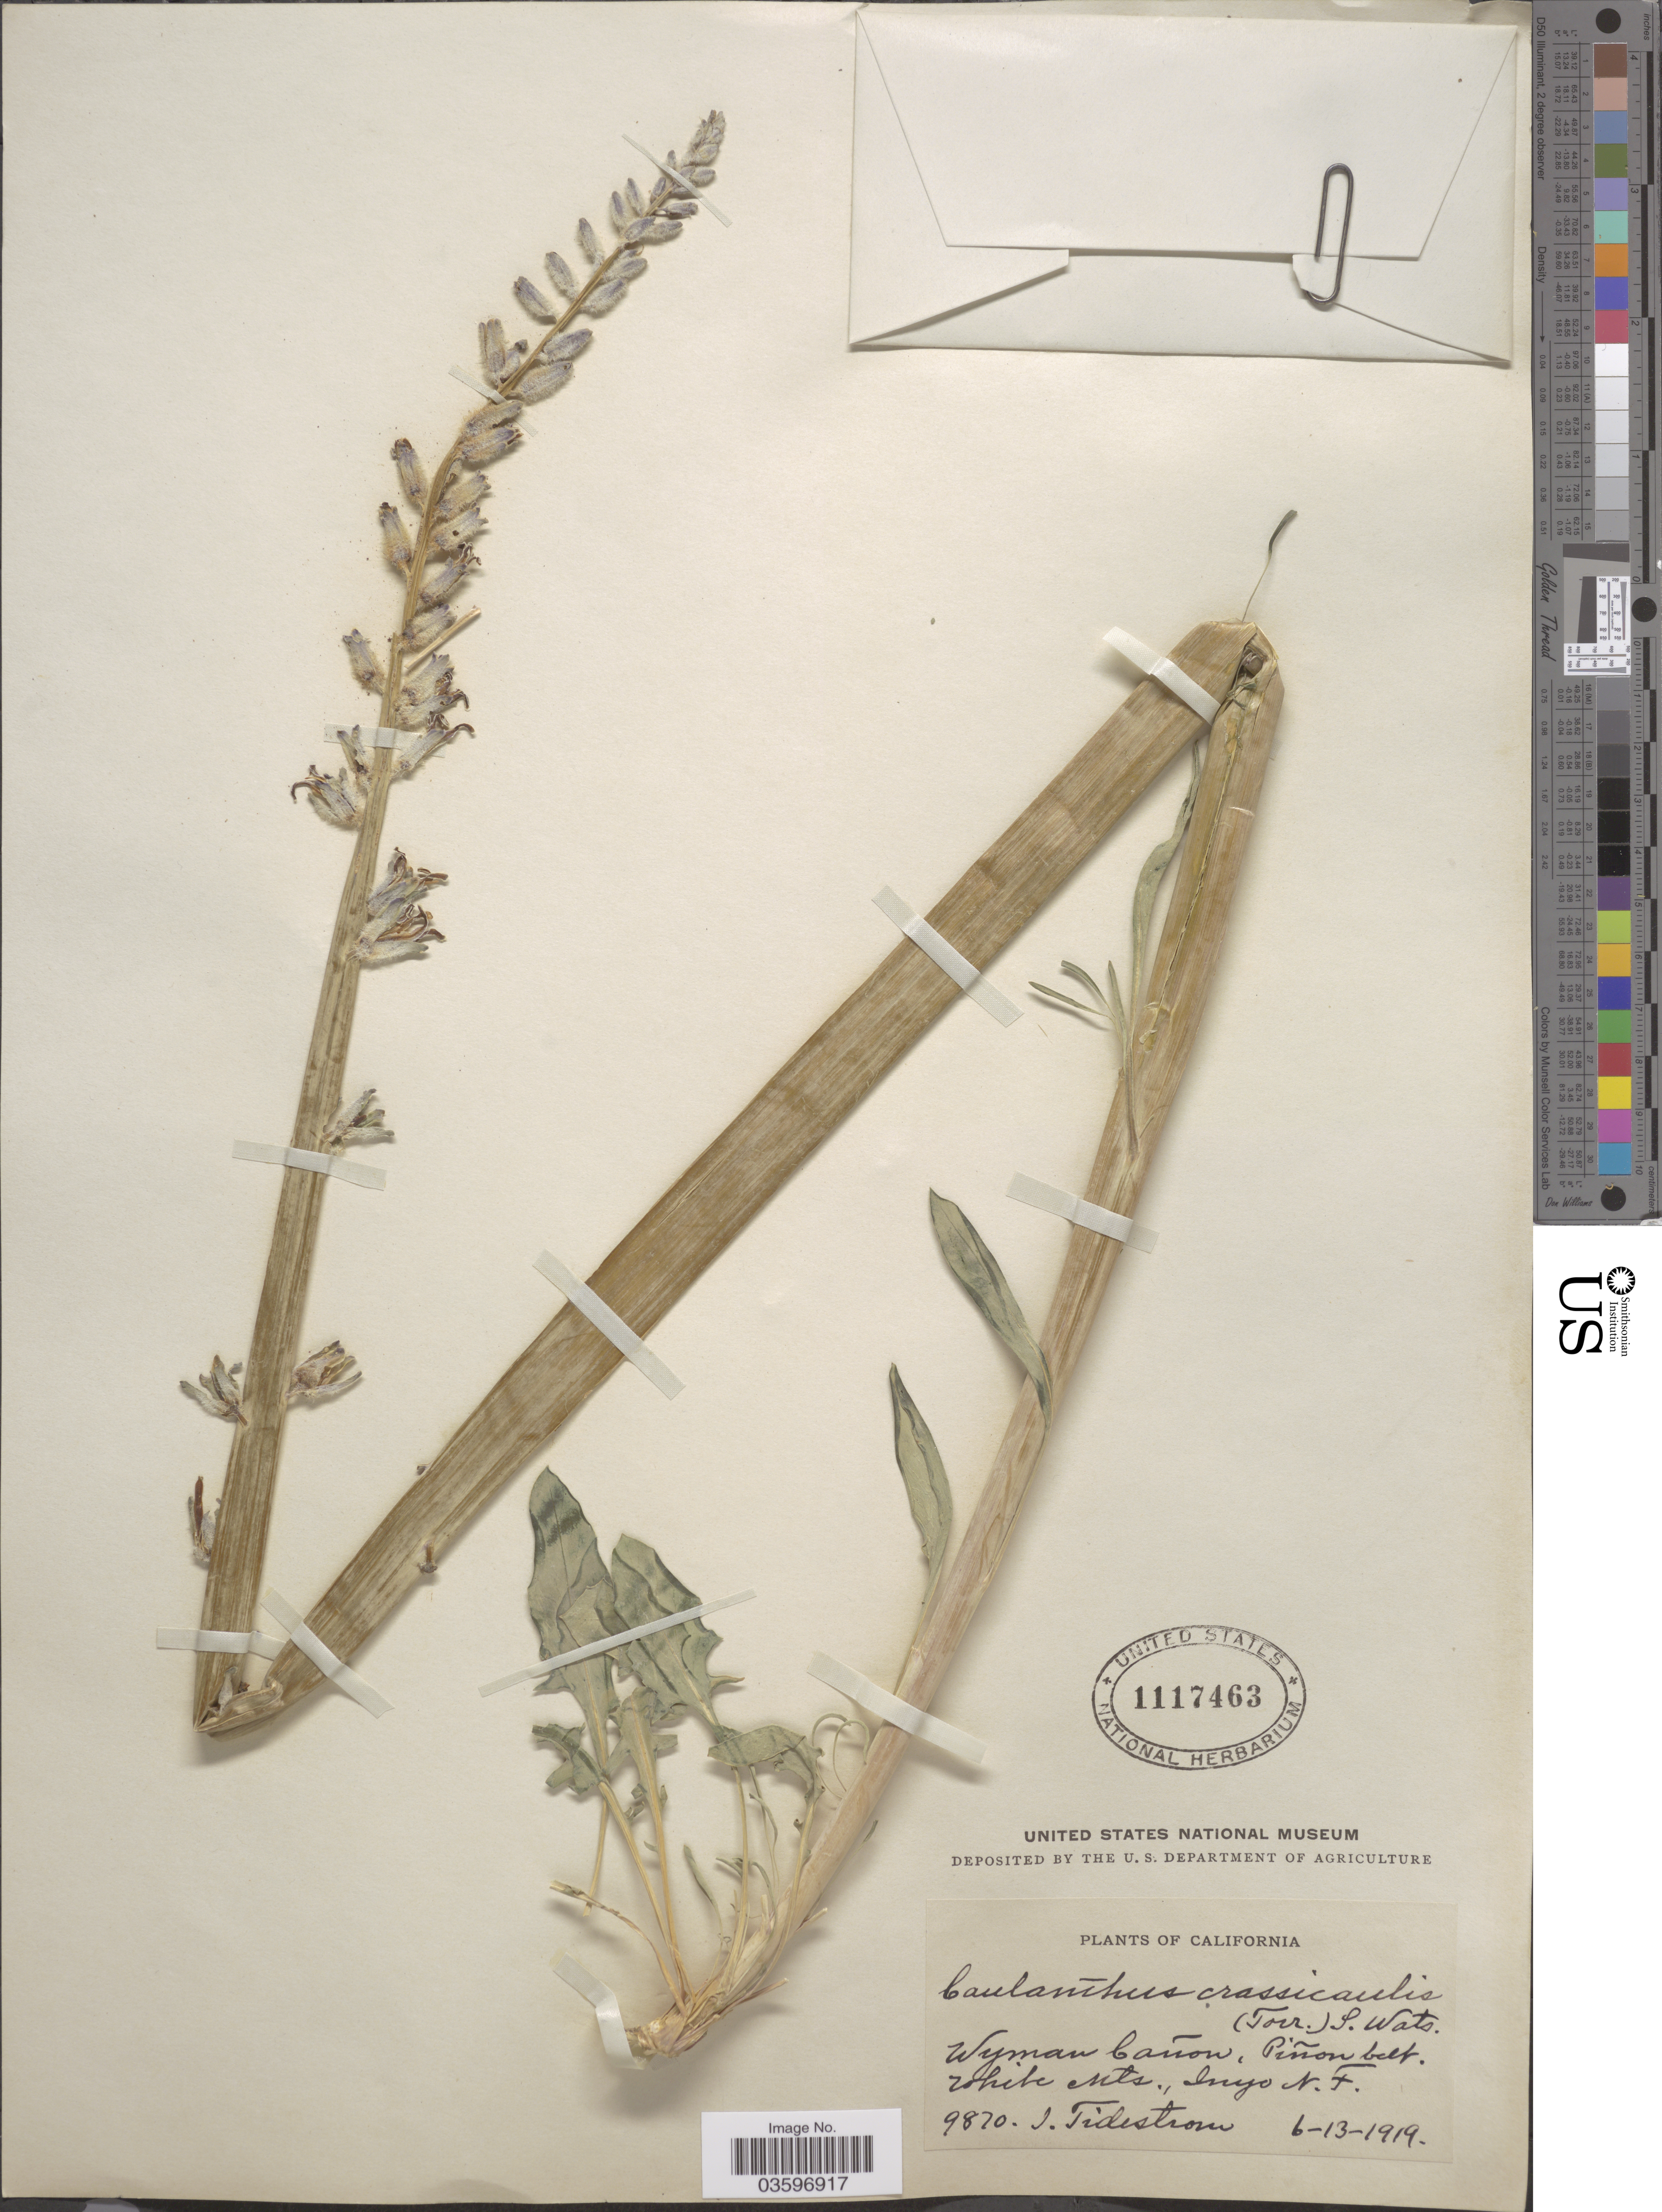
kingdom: Plantae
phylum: Tracheophyta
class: Magnoliopsida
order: Brassicales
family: Brassicaceae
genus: Caulanthus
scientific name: Caulanthus crassicaulis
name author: S. Watson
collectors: I. F. Tidestrom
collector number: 9870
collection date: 1919-06-13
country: United States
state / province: California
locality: Wyman Cañon. Piñon belt. White Mts., Inyo N. F.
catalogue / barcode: US 1117463